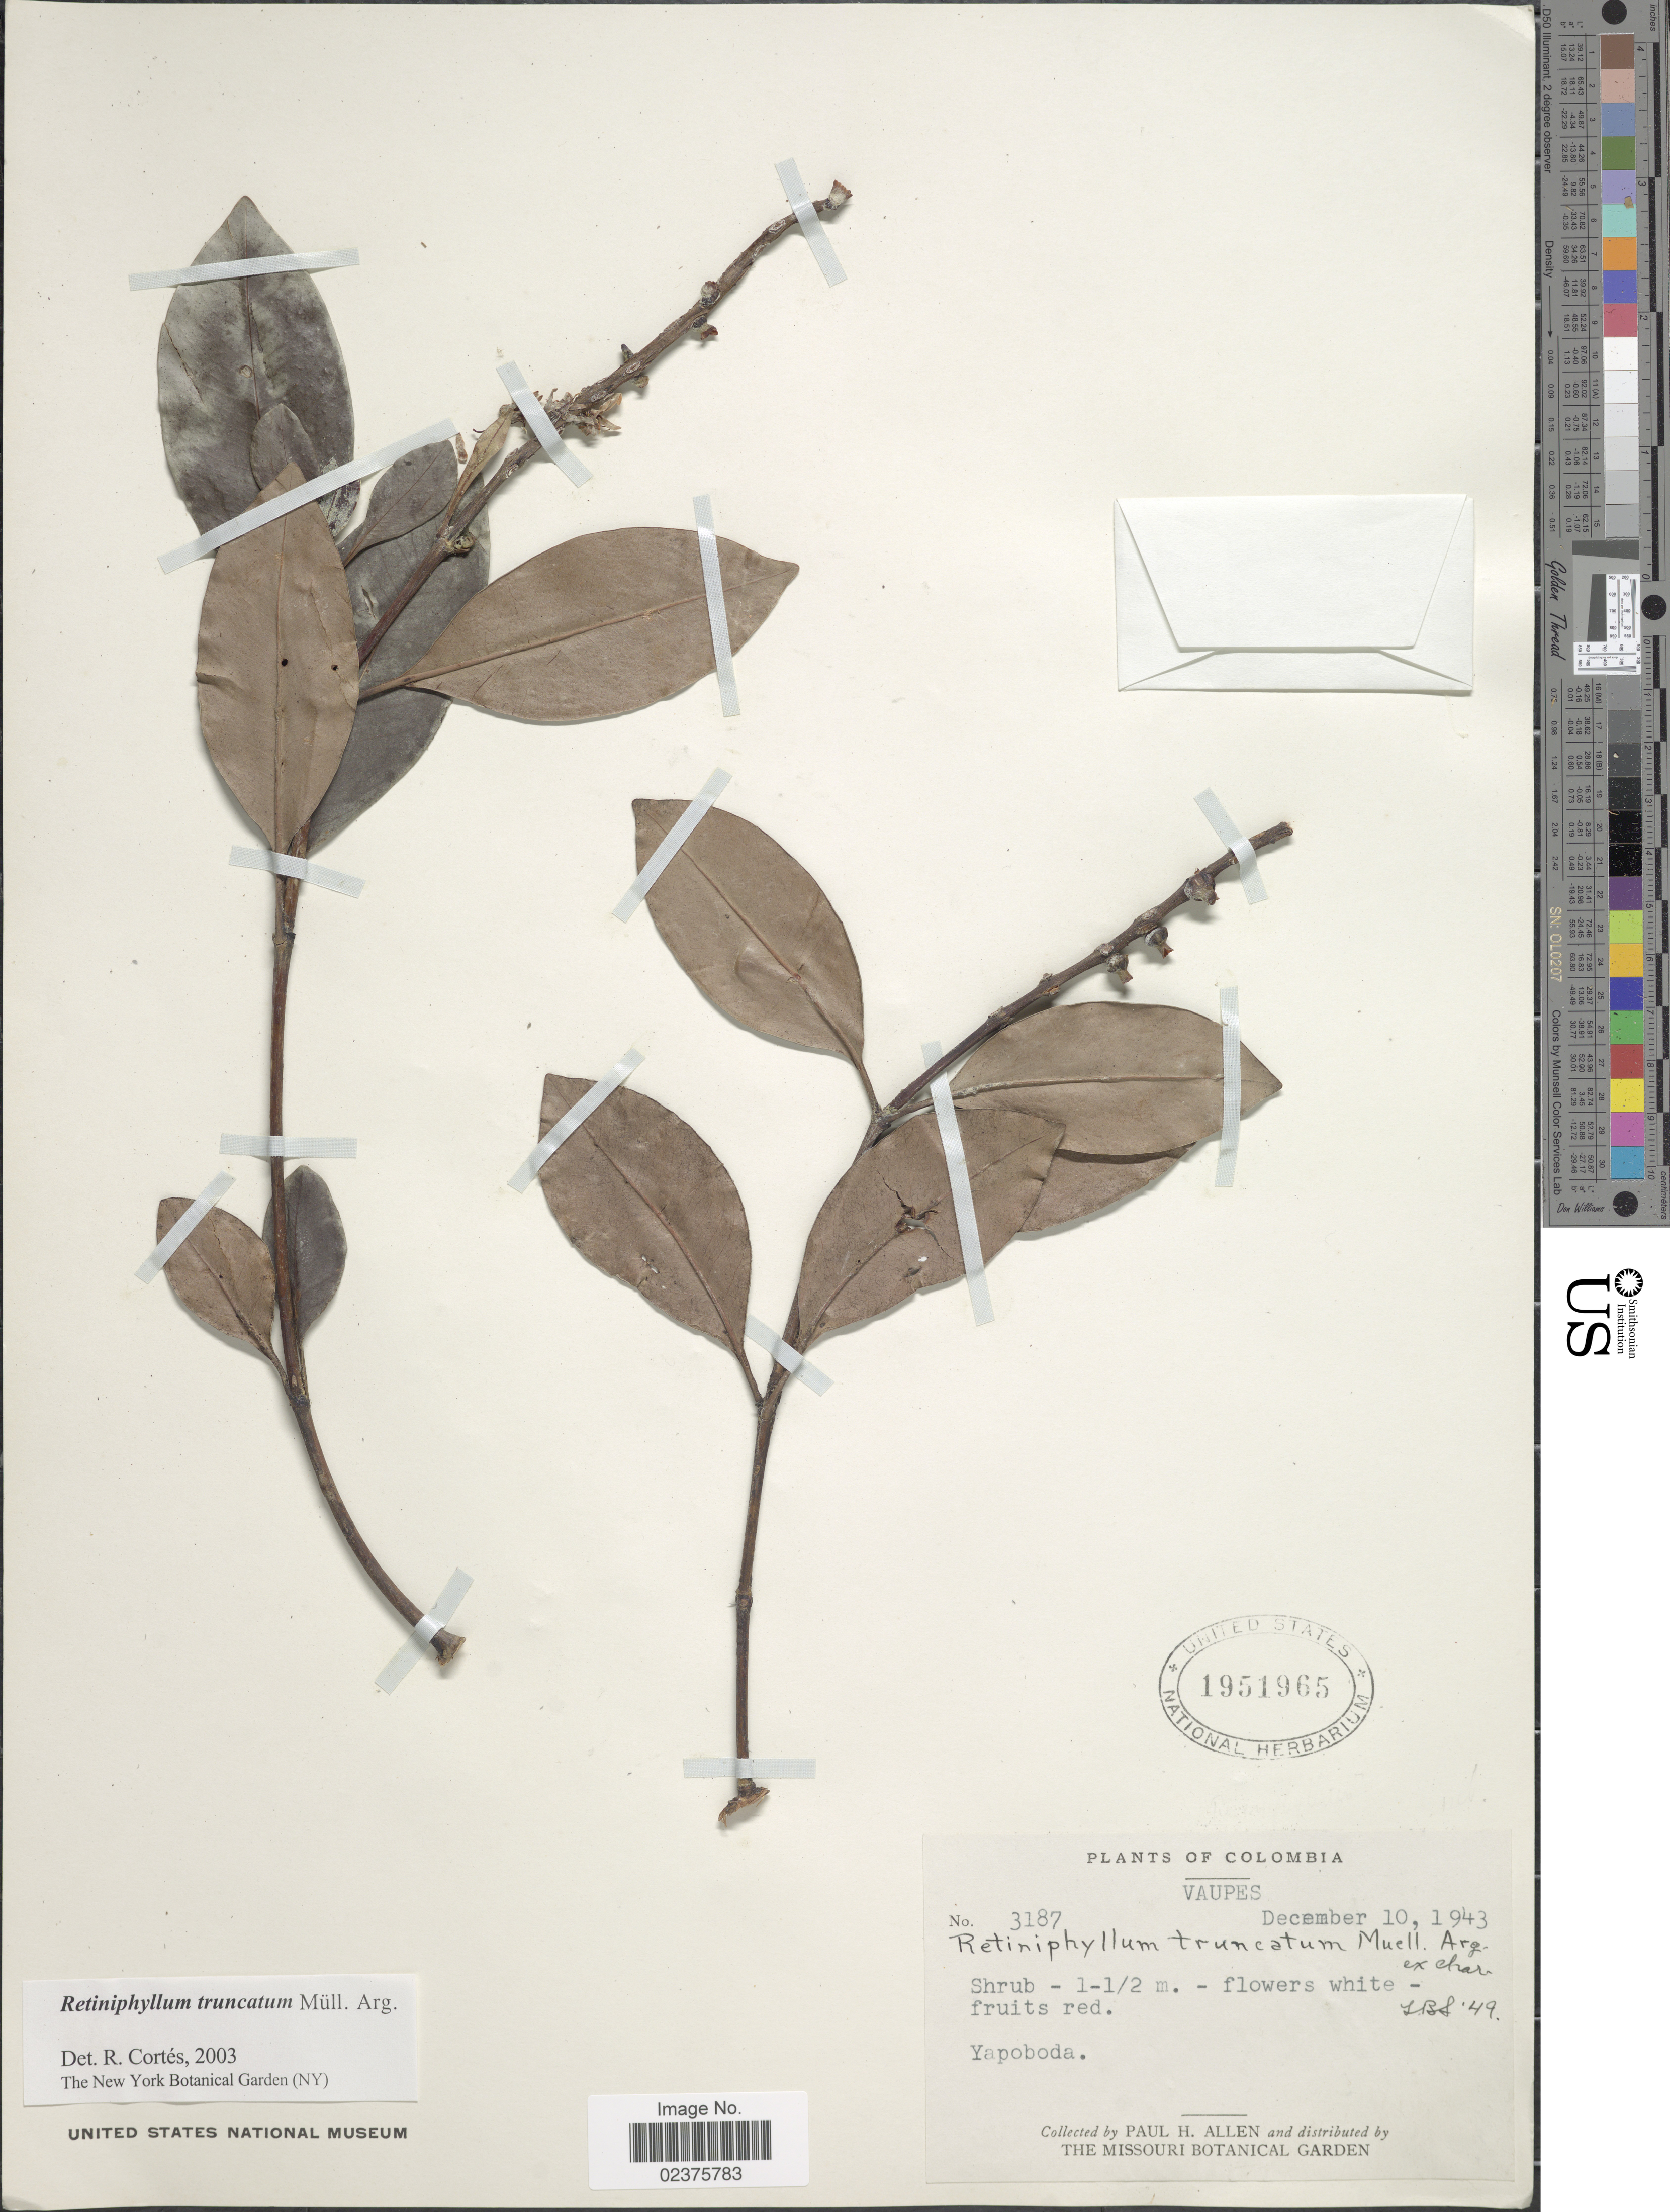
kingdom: Plantae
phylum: Tracheophyta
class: Magnoliopsida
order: Gentianales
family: Rubiaceae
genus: Retiniphyllum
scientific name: Retiniphyllum truncatum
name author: Müll. Arg.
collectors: P. H. Allen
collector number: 3187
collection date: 1943-12-10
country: Colombia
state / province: Vaupés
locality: Yapoboda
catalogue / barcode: US 1951965